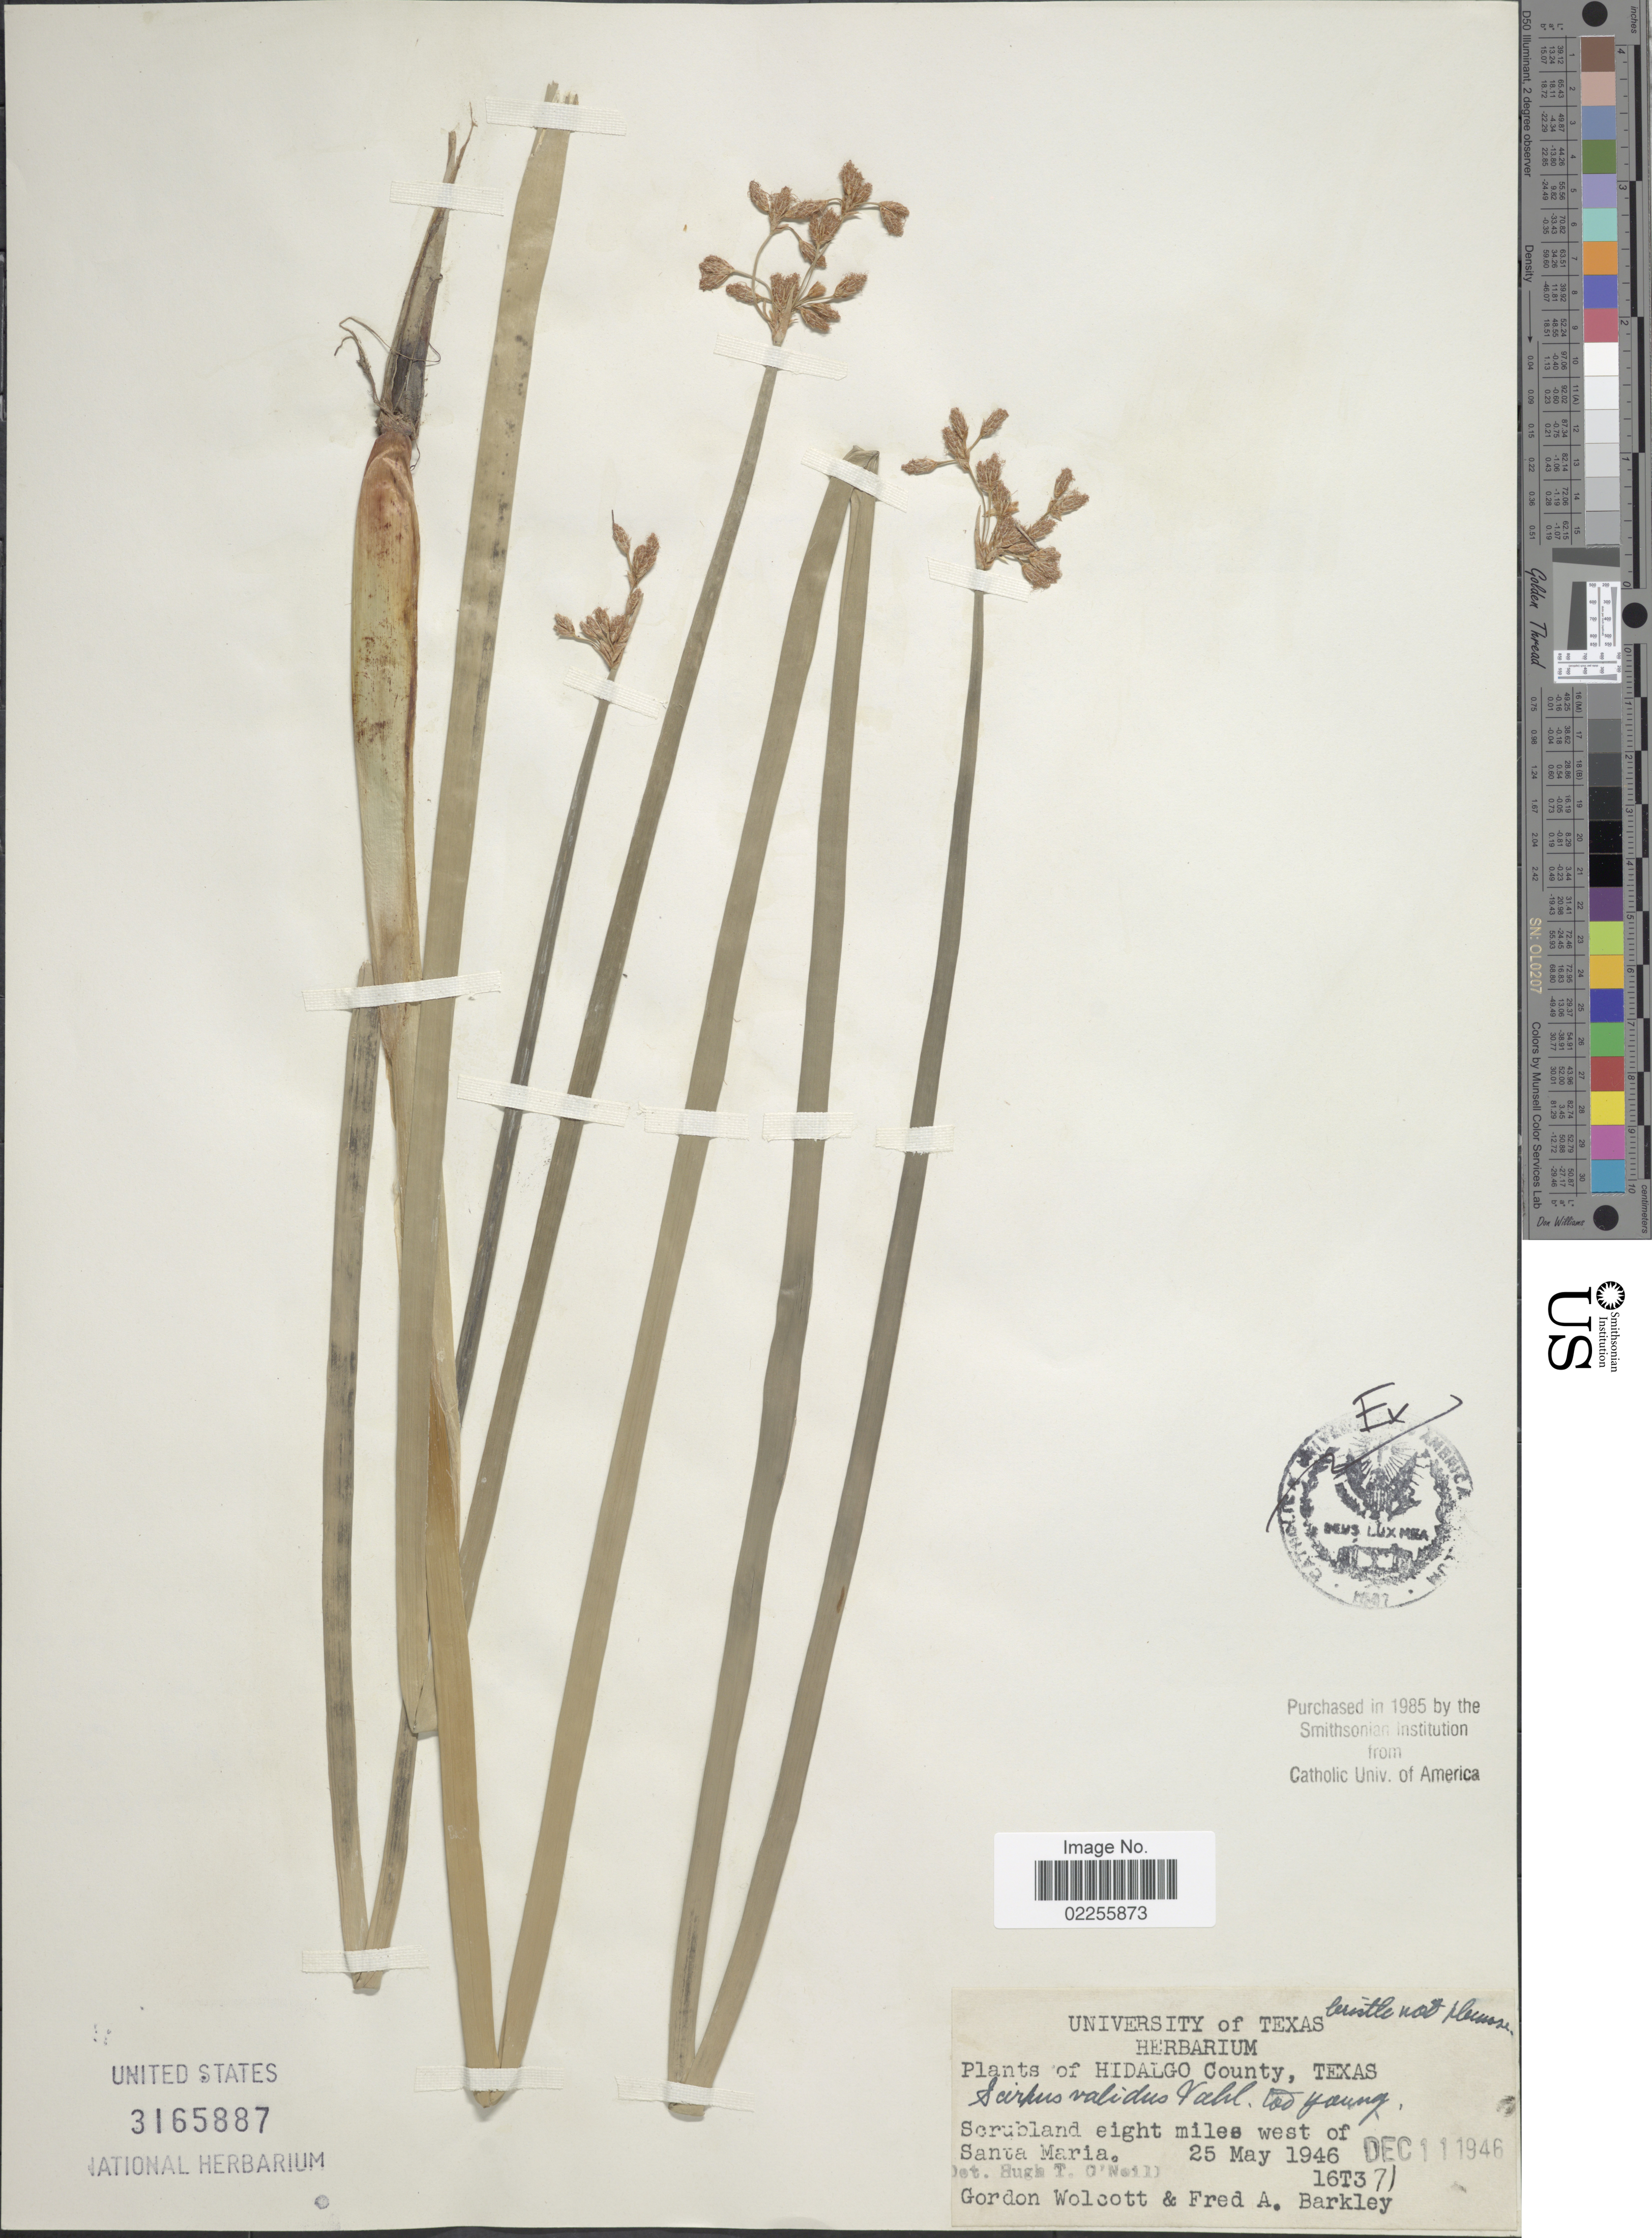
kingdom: Plantae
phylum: Tracheophyta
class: Liliopsida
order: Poales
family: Cyperaceae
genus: Schoenoplectus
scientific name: Schoenoplectus tabernaemontani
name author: (C.C. Gmel.) Palla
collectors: G. Wolcott & F. A. Barkley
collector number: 16T371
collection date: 1946-05-25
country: United States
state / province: Texas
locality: Hidalgo County, scrubland eight miles west of Santa Maria.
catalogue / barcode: US 3165887